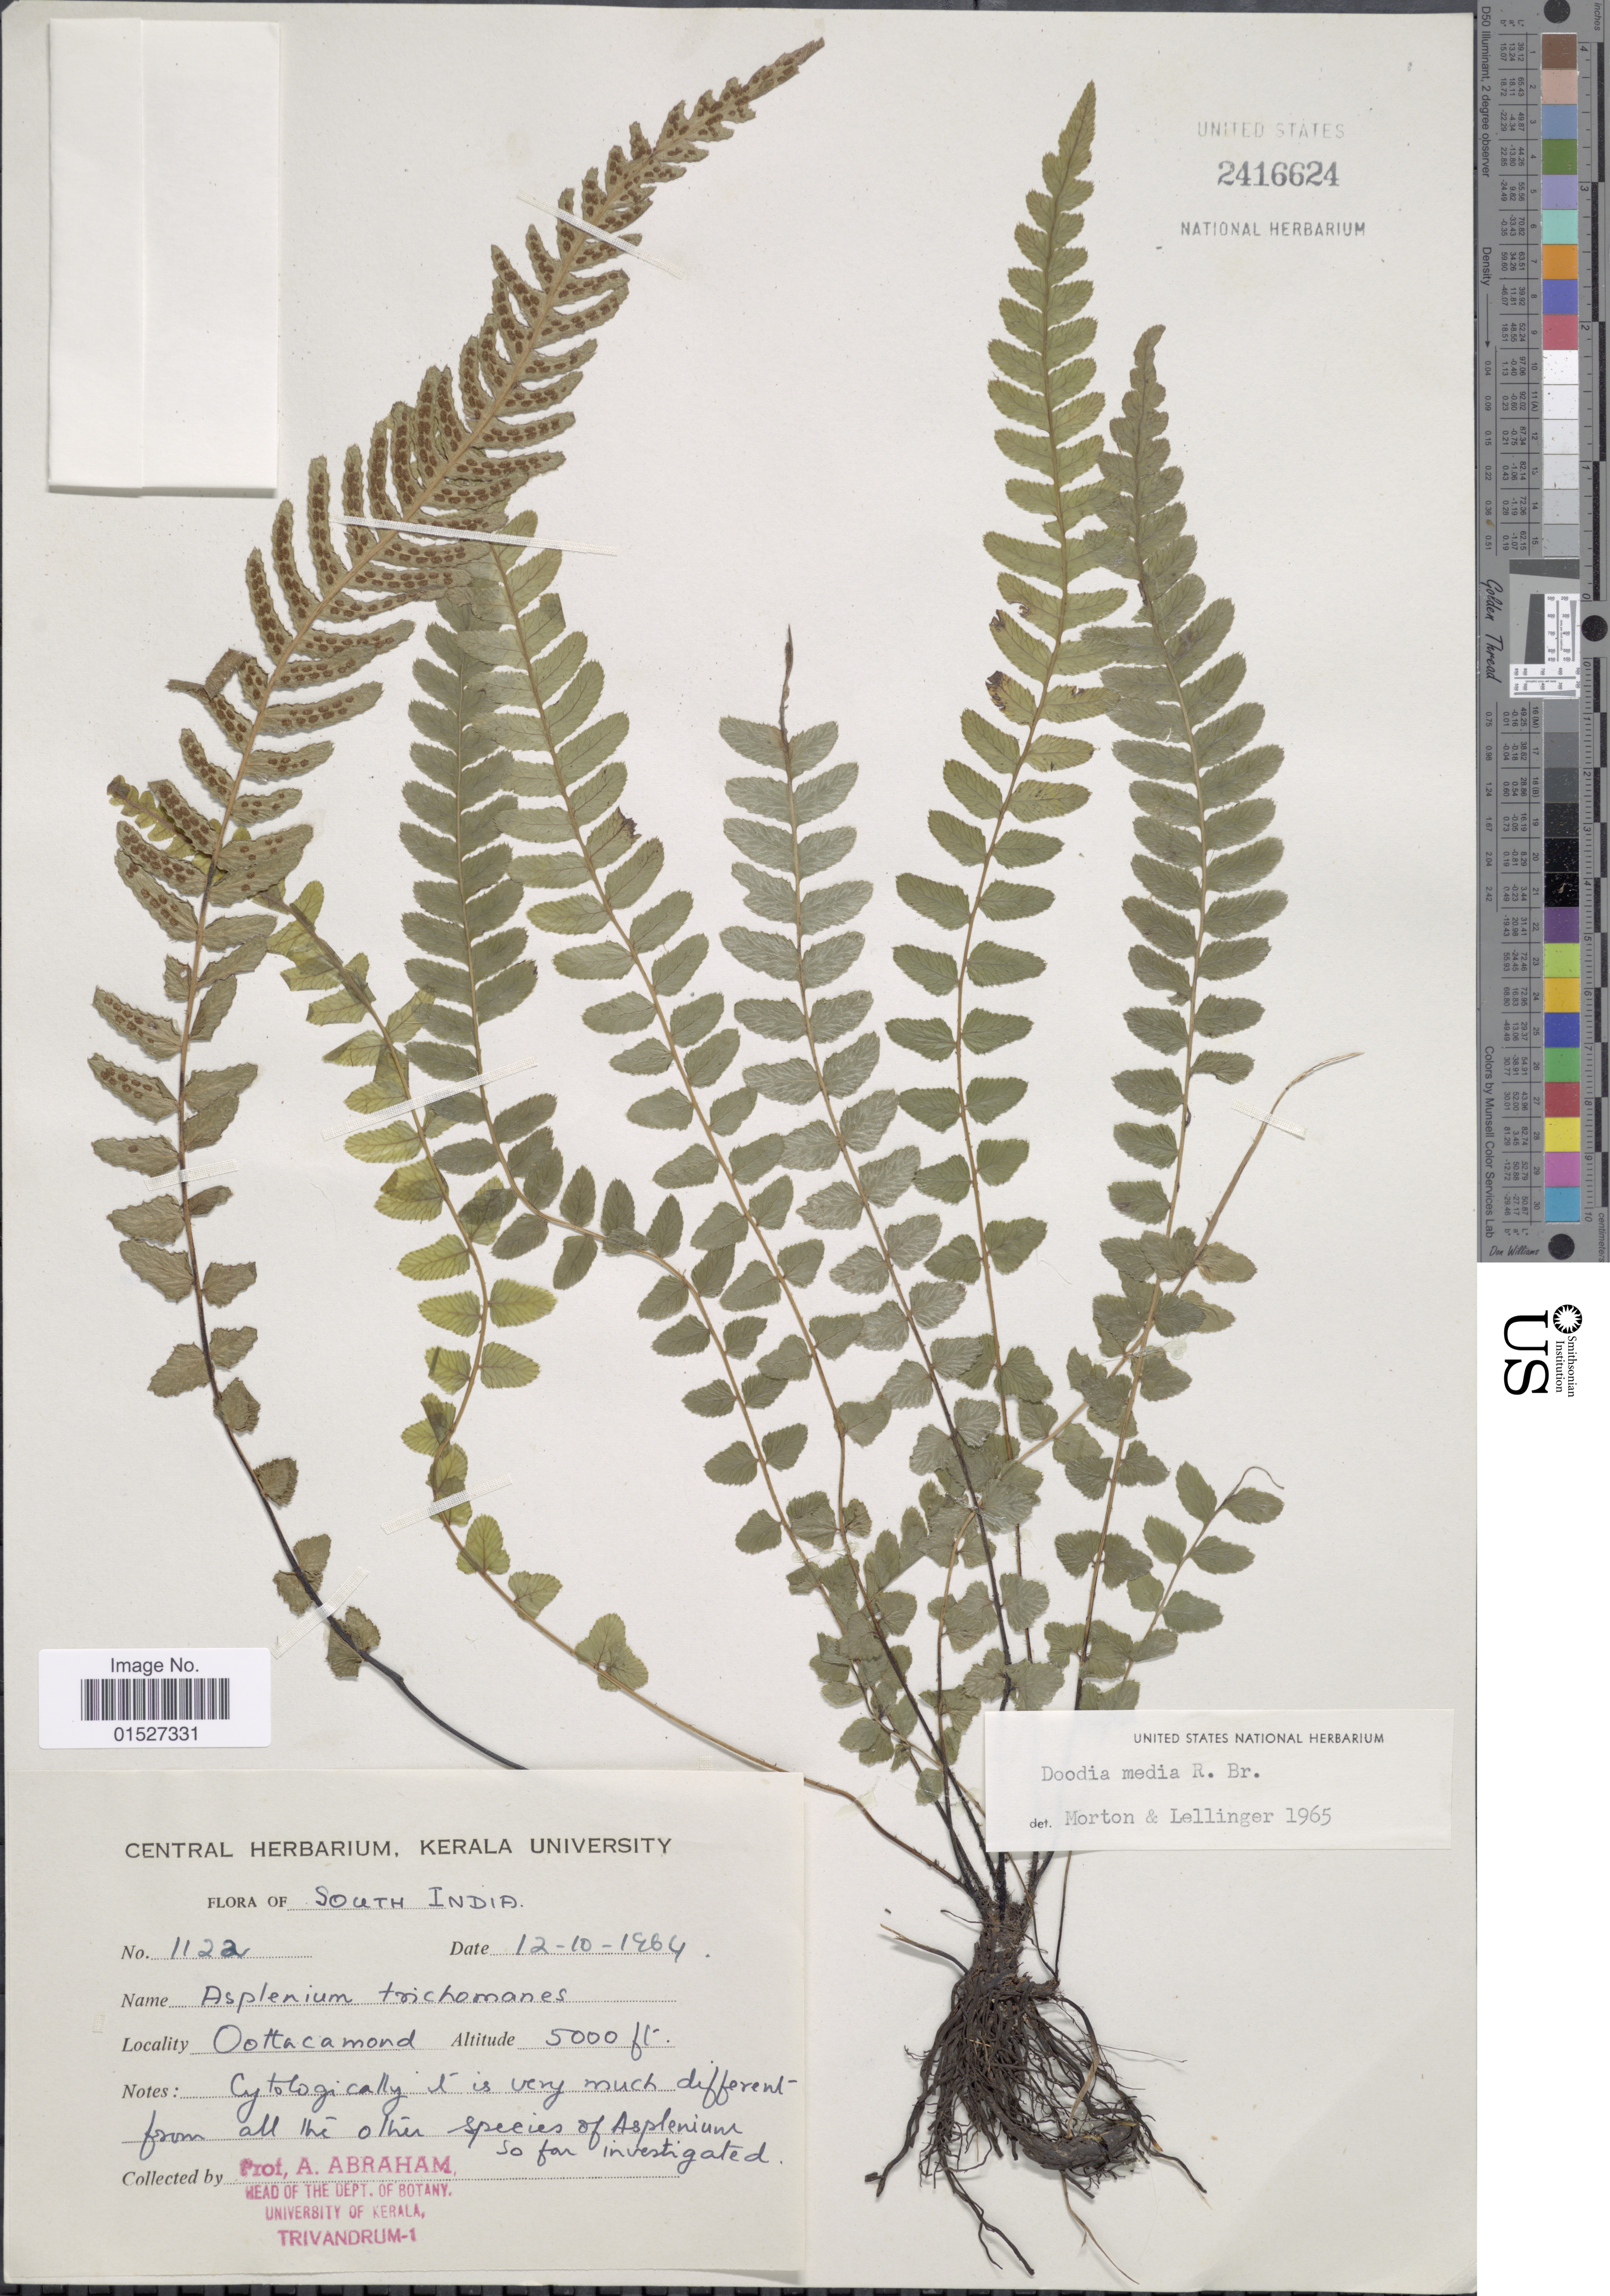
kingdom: Plantae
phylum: Tracheophyta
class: Polypodiopsida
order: Polypodiales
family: Blechnaceae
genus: Blechnum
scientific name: Blechnum medium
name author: (R. Br.) Christenh.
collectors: A. Abraham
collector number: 1122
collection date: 1964-10-12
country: India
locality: South India. Oottacamond.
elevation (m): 1524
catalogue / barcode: US 2416624